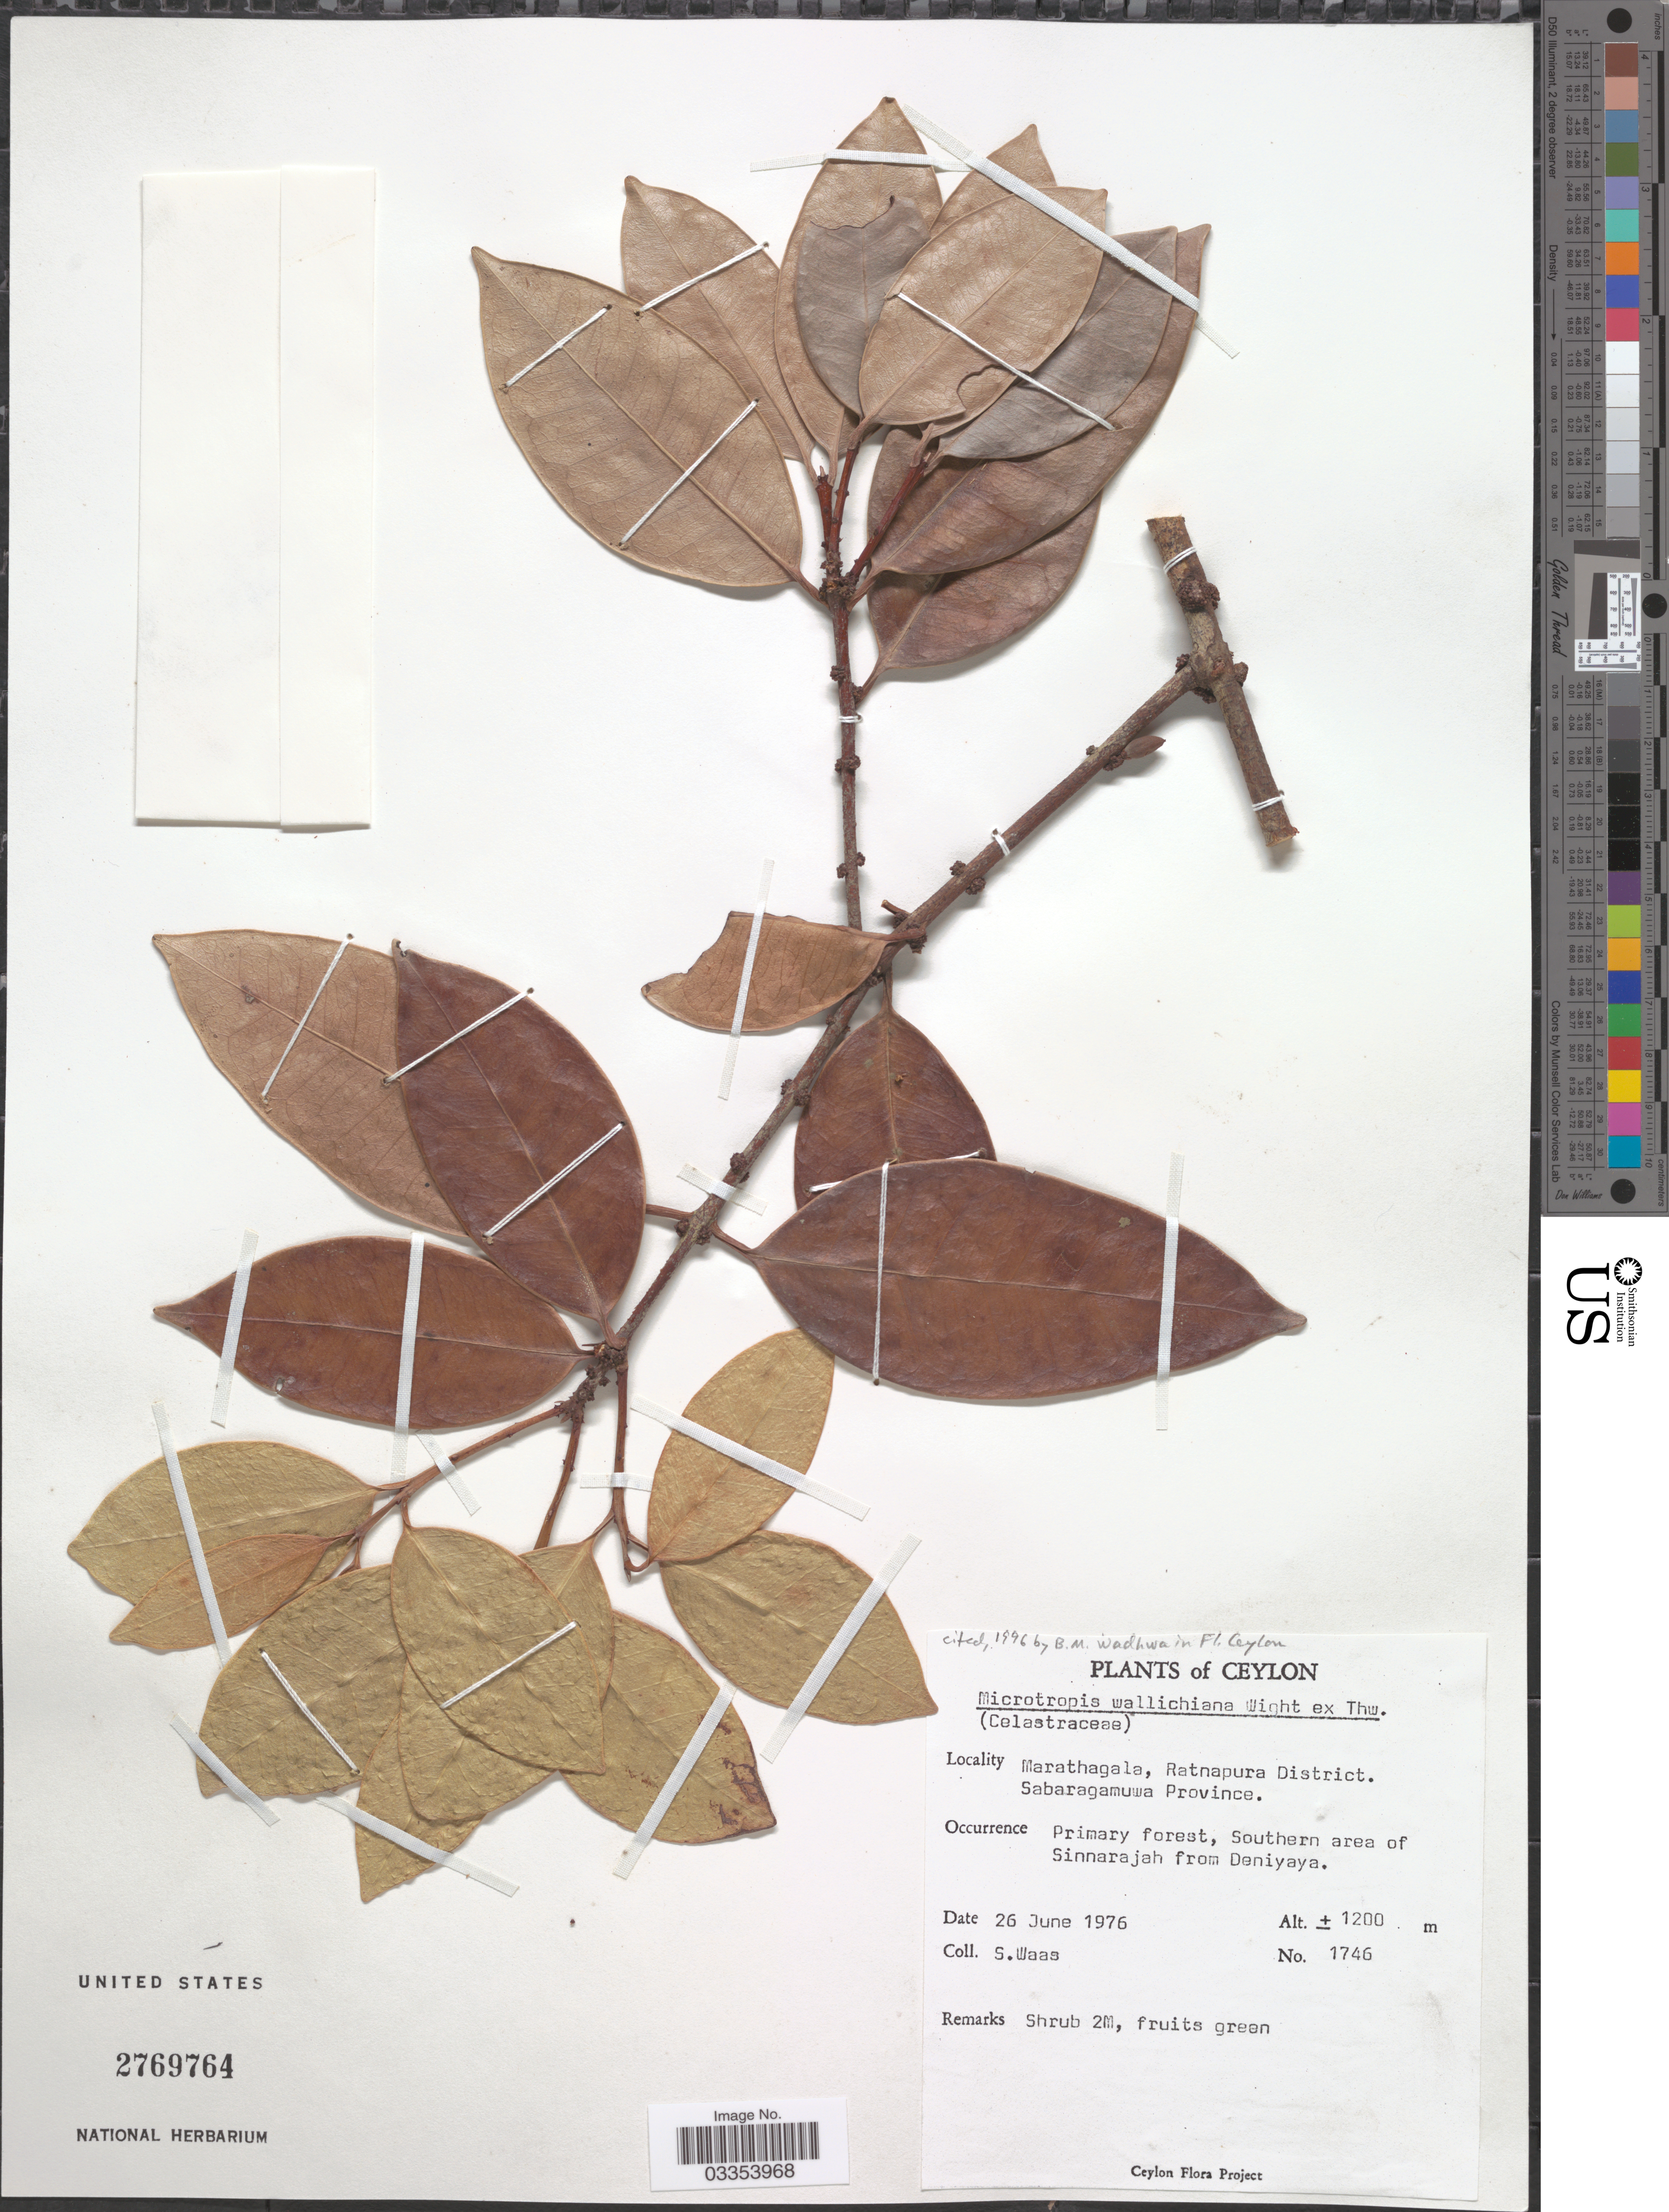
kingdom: Plantae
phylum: Tracheophyta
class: Magnoliopsida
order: Celastrales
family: Celastraceae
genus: Microtropis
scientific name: Microtropis wallichiana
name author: Wight in Thwaites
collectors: S. Waas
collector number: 1746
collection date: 1976-06-26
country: Sri Lanka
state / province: Sabaragamuwa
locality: Ceylon. Marathagala, Ratnapura District. Primary forest, Southern area of Sinnarajah from Deniyaya.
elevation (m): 1200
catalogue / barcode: US 2769764